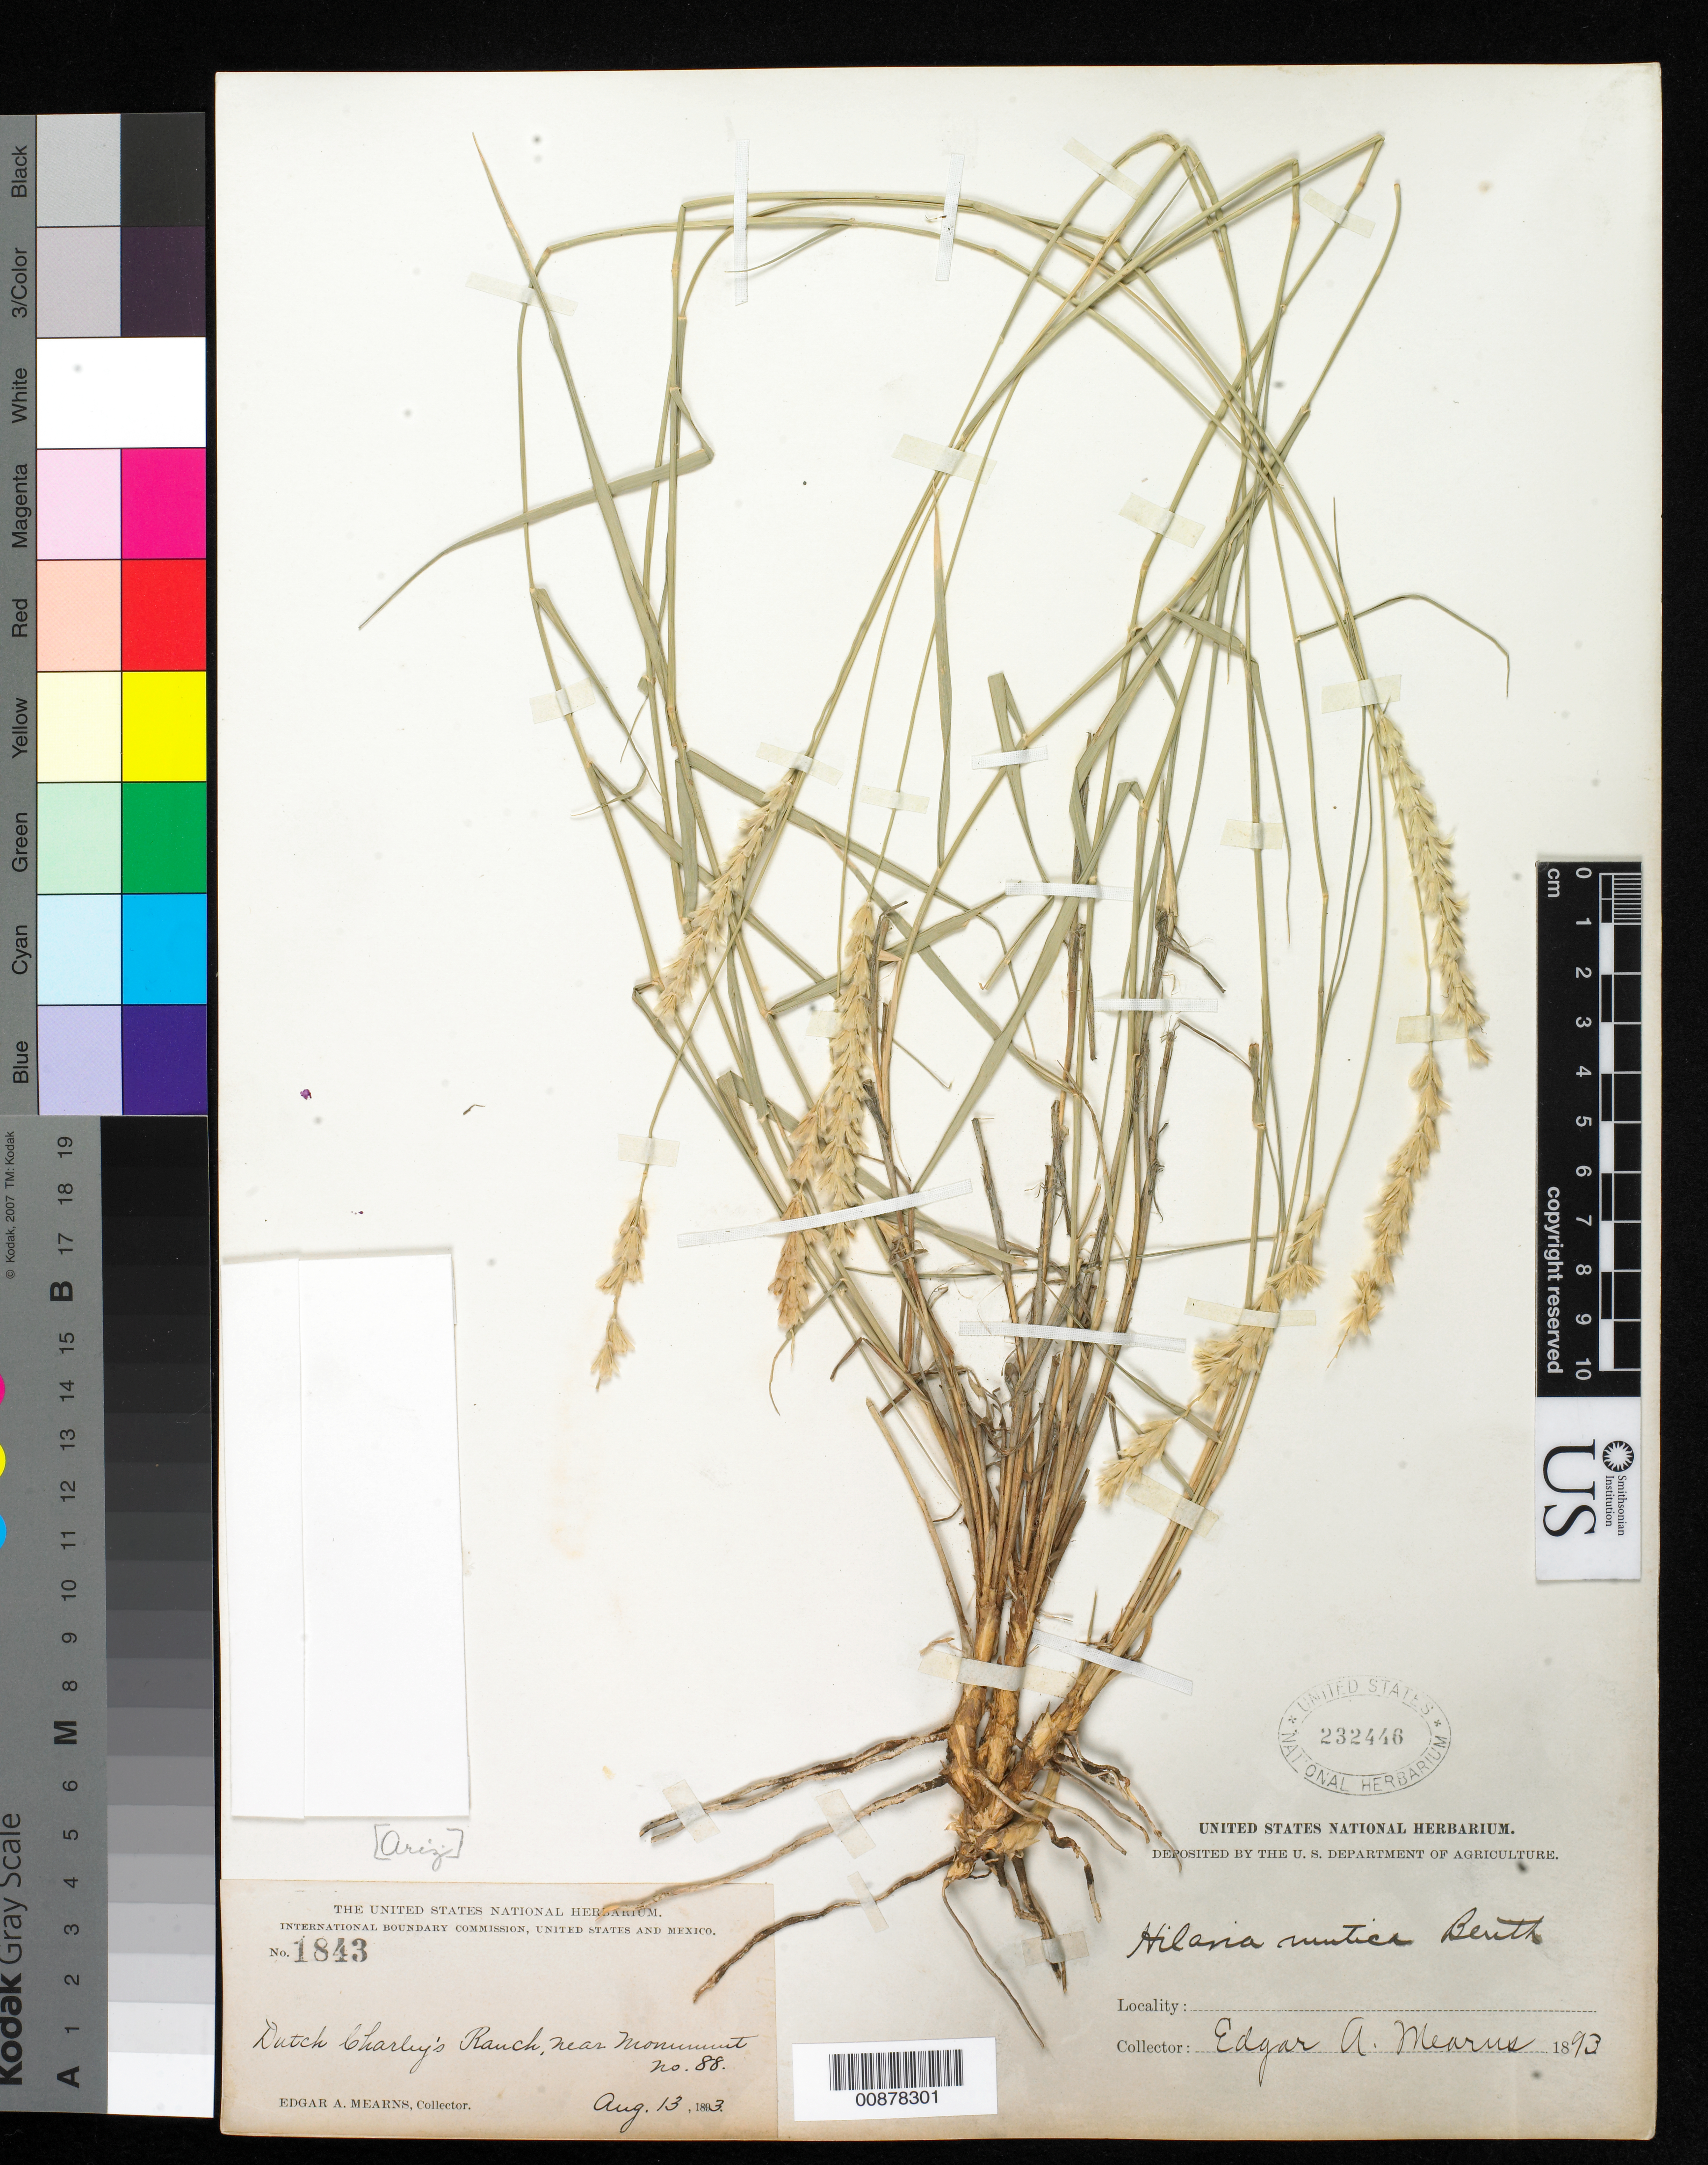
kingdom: Plantae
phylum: Tracheophyta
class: Liliopsida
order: Poales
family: Poaceae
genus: Hilaria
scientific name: Hilaria mutica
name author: (Buckley) Benth.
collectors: E. A. Mearns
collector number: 1843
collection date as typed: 13 Aug 1893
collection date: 1893-08-13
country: United States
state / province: Arizona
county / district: Cochise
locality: Dutch Charley's Ranch, near Monument no. 88.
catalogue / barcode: US 232446